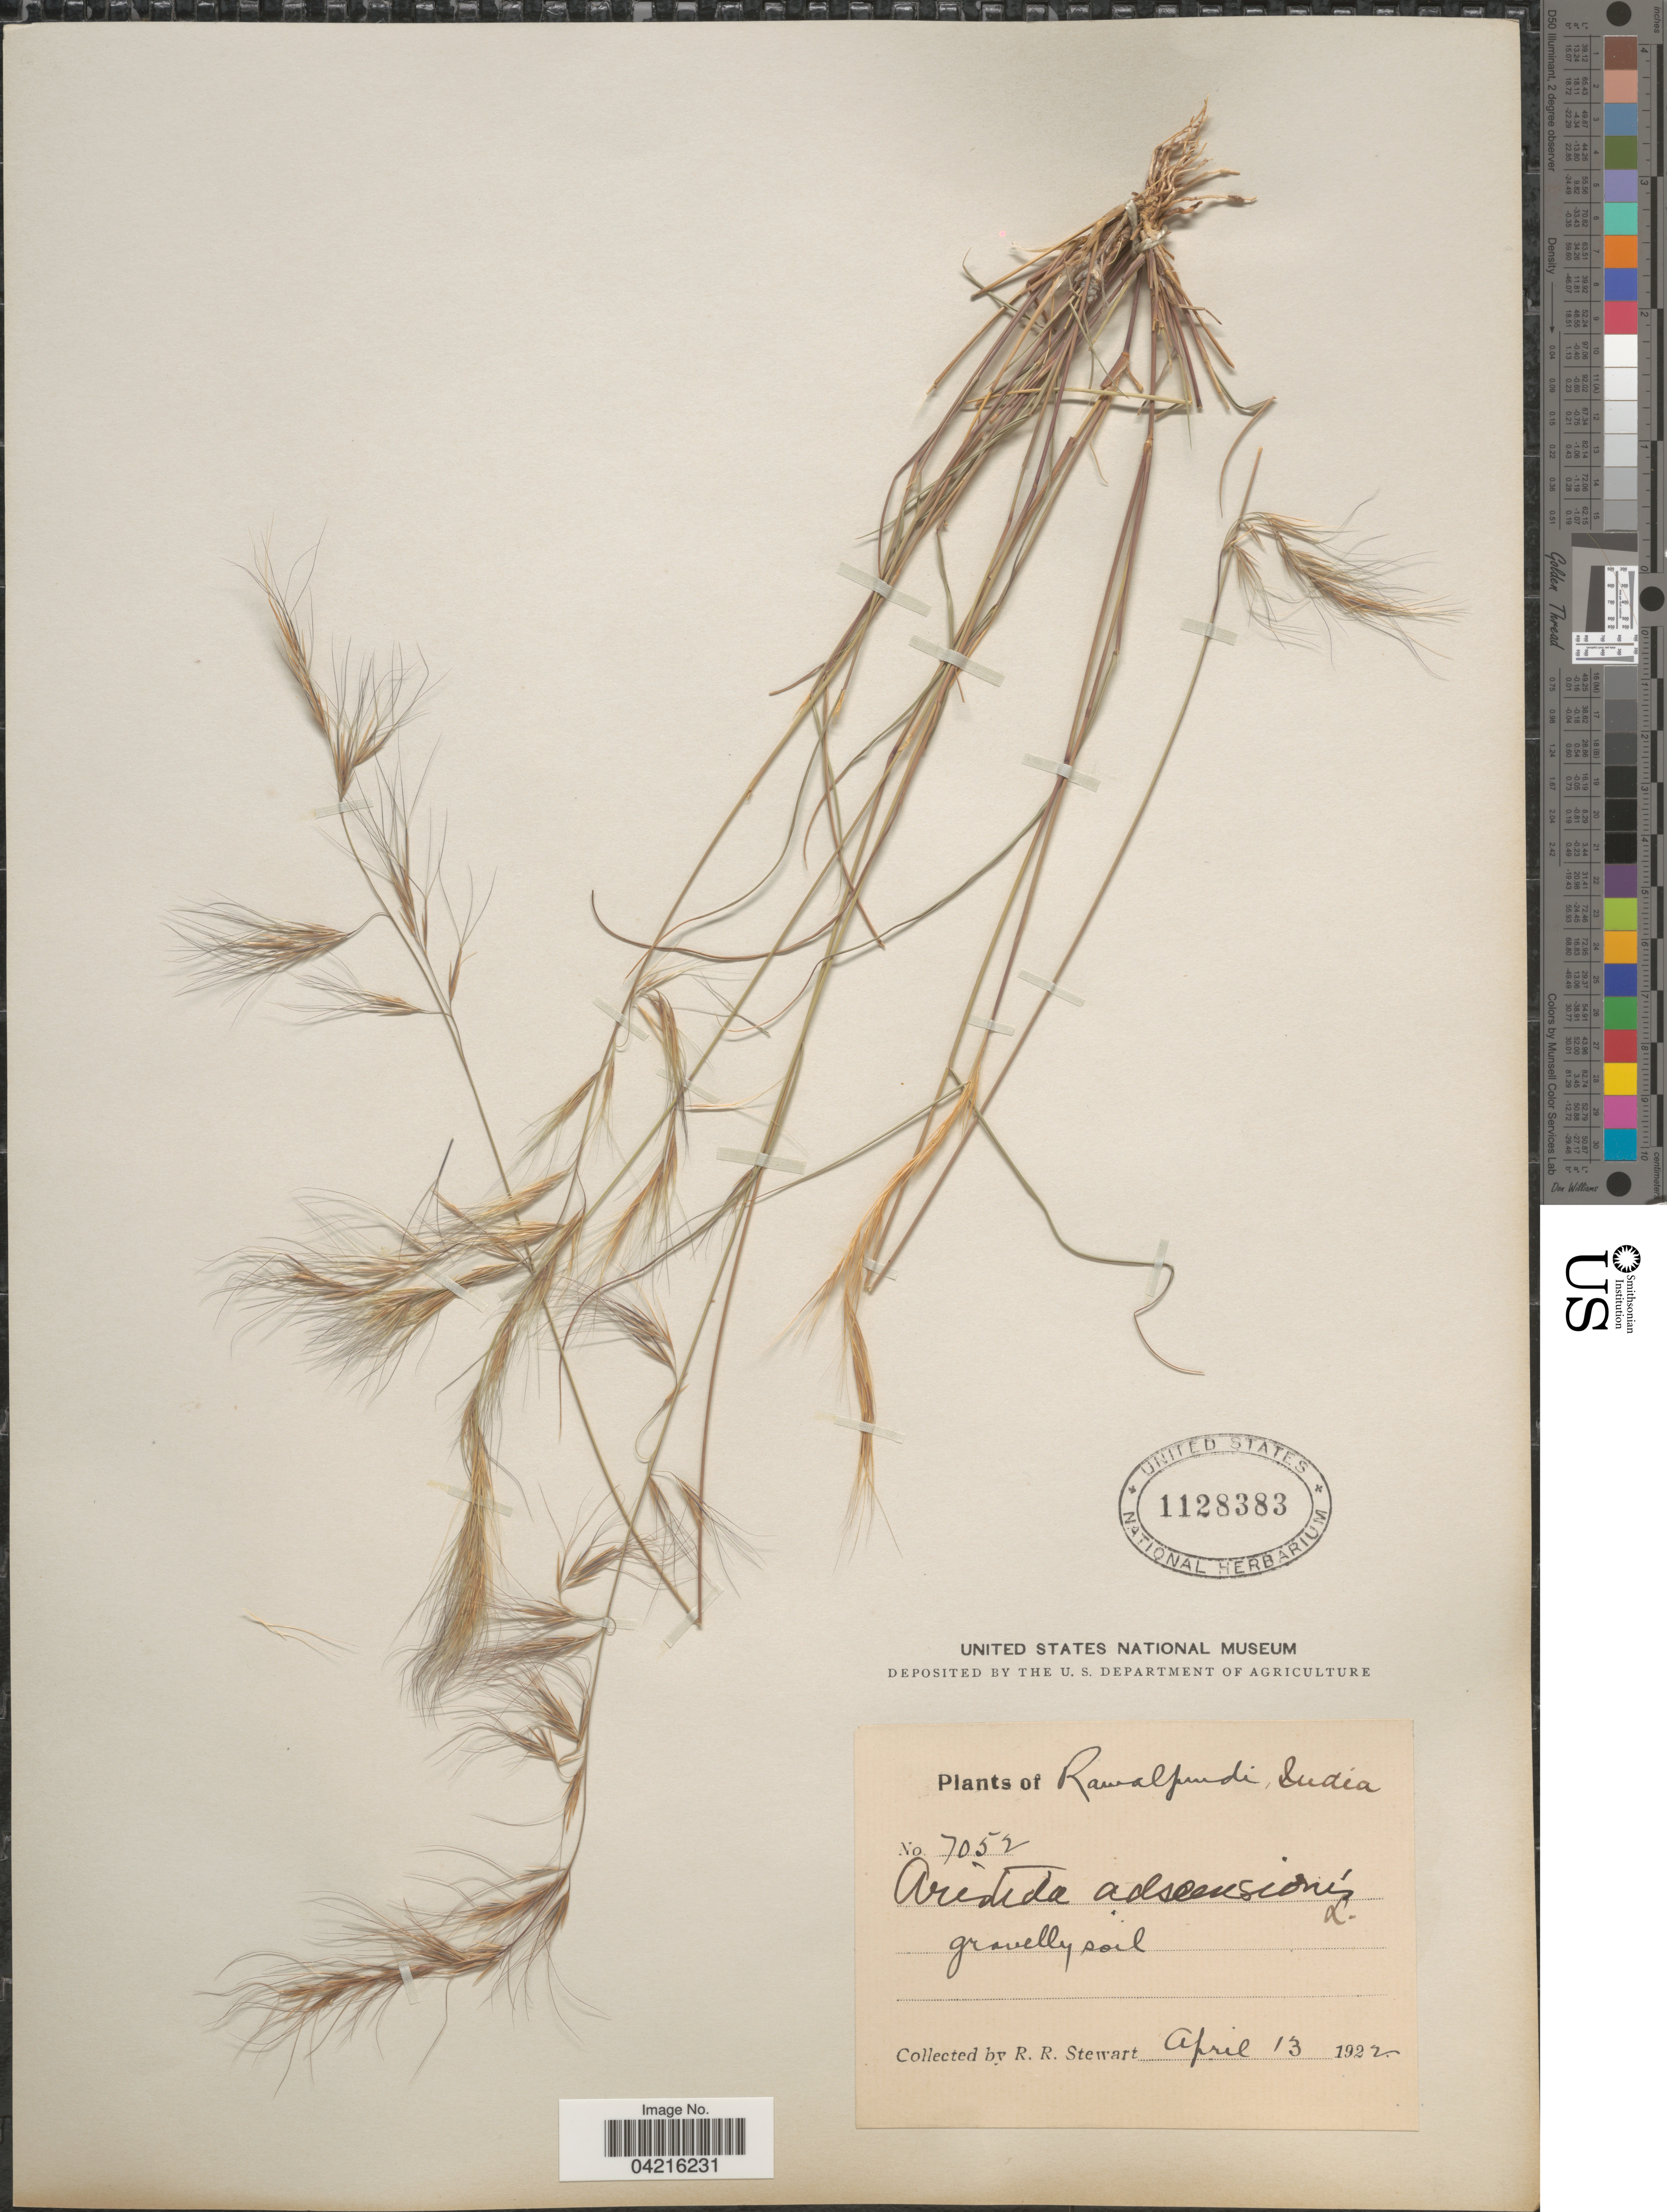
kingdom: Plantae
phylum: Tracheophyta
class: Liliopsida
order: Poales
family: Poaceae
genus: Aristida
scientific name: Aristida adscensionis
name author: L.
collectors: R. Stewart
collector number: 7052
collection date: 1922-04-13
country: Pakistan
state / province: Punjab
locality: Rawalpindi, India.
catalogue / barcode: US 1128383